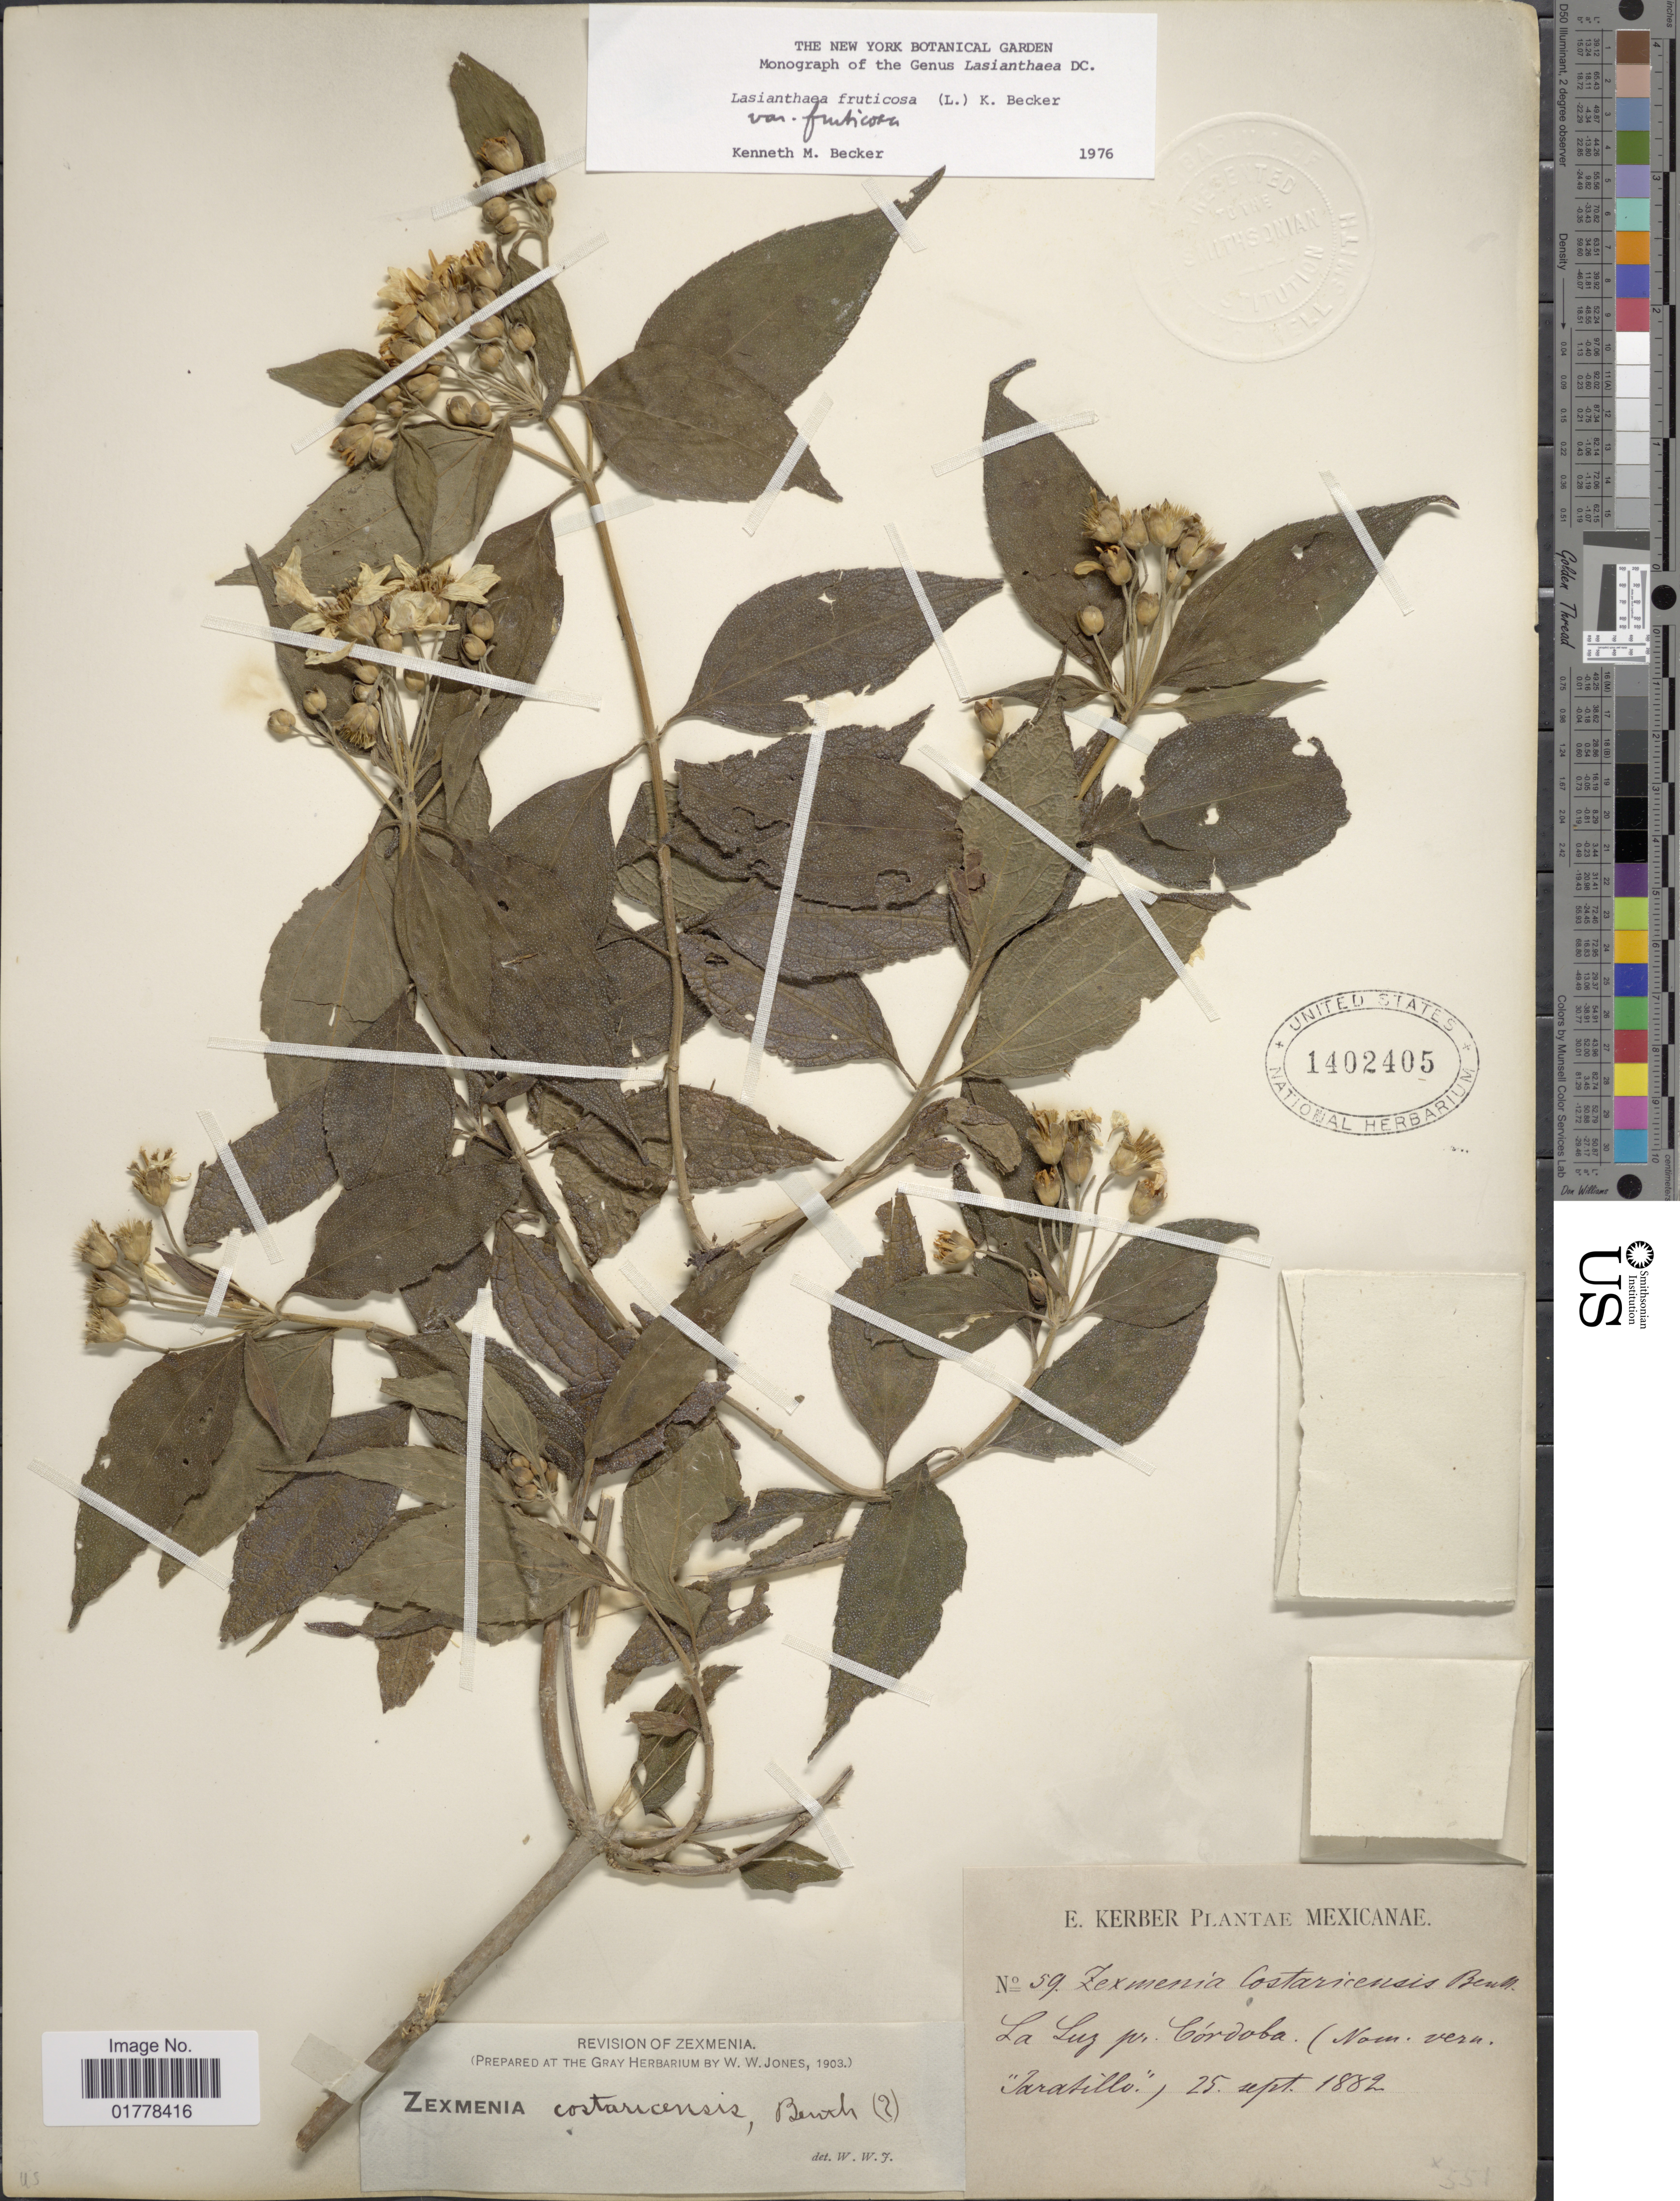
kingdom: Plantae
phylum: Tracheophyta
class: Magnoliopsida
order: Asterales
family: Asteraceae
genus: Lasianthaea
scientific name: Lasianthaea fruticosa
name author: (L.) K.M. Becker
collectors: E. Kerber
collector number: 59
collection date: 1882-09-25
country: Mexico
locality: La Luz pr. Córdoba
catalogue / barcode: US 1402405